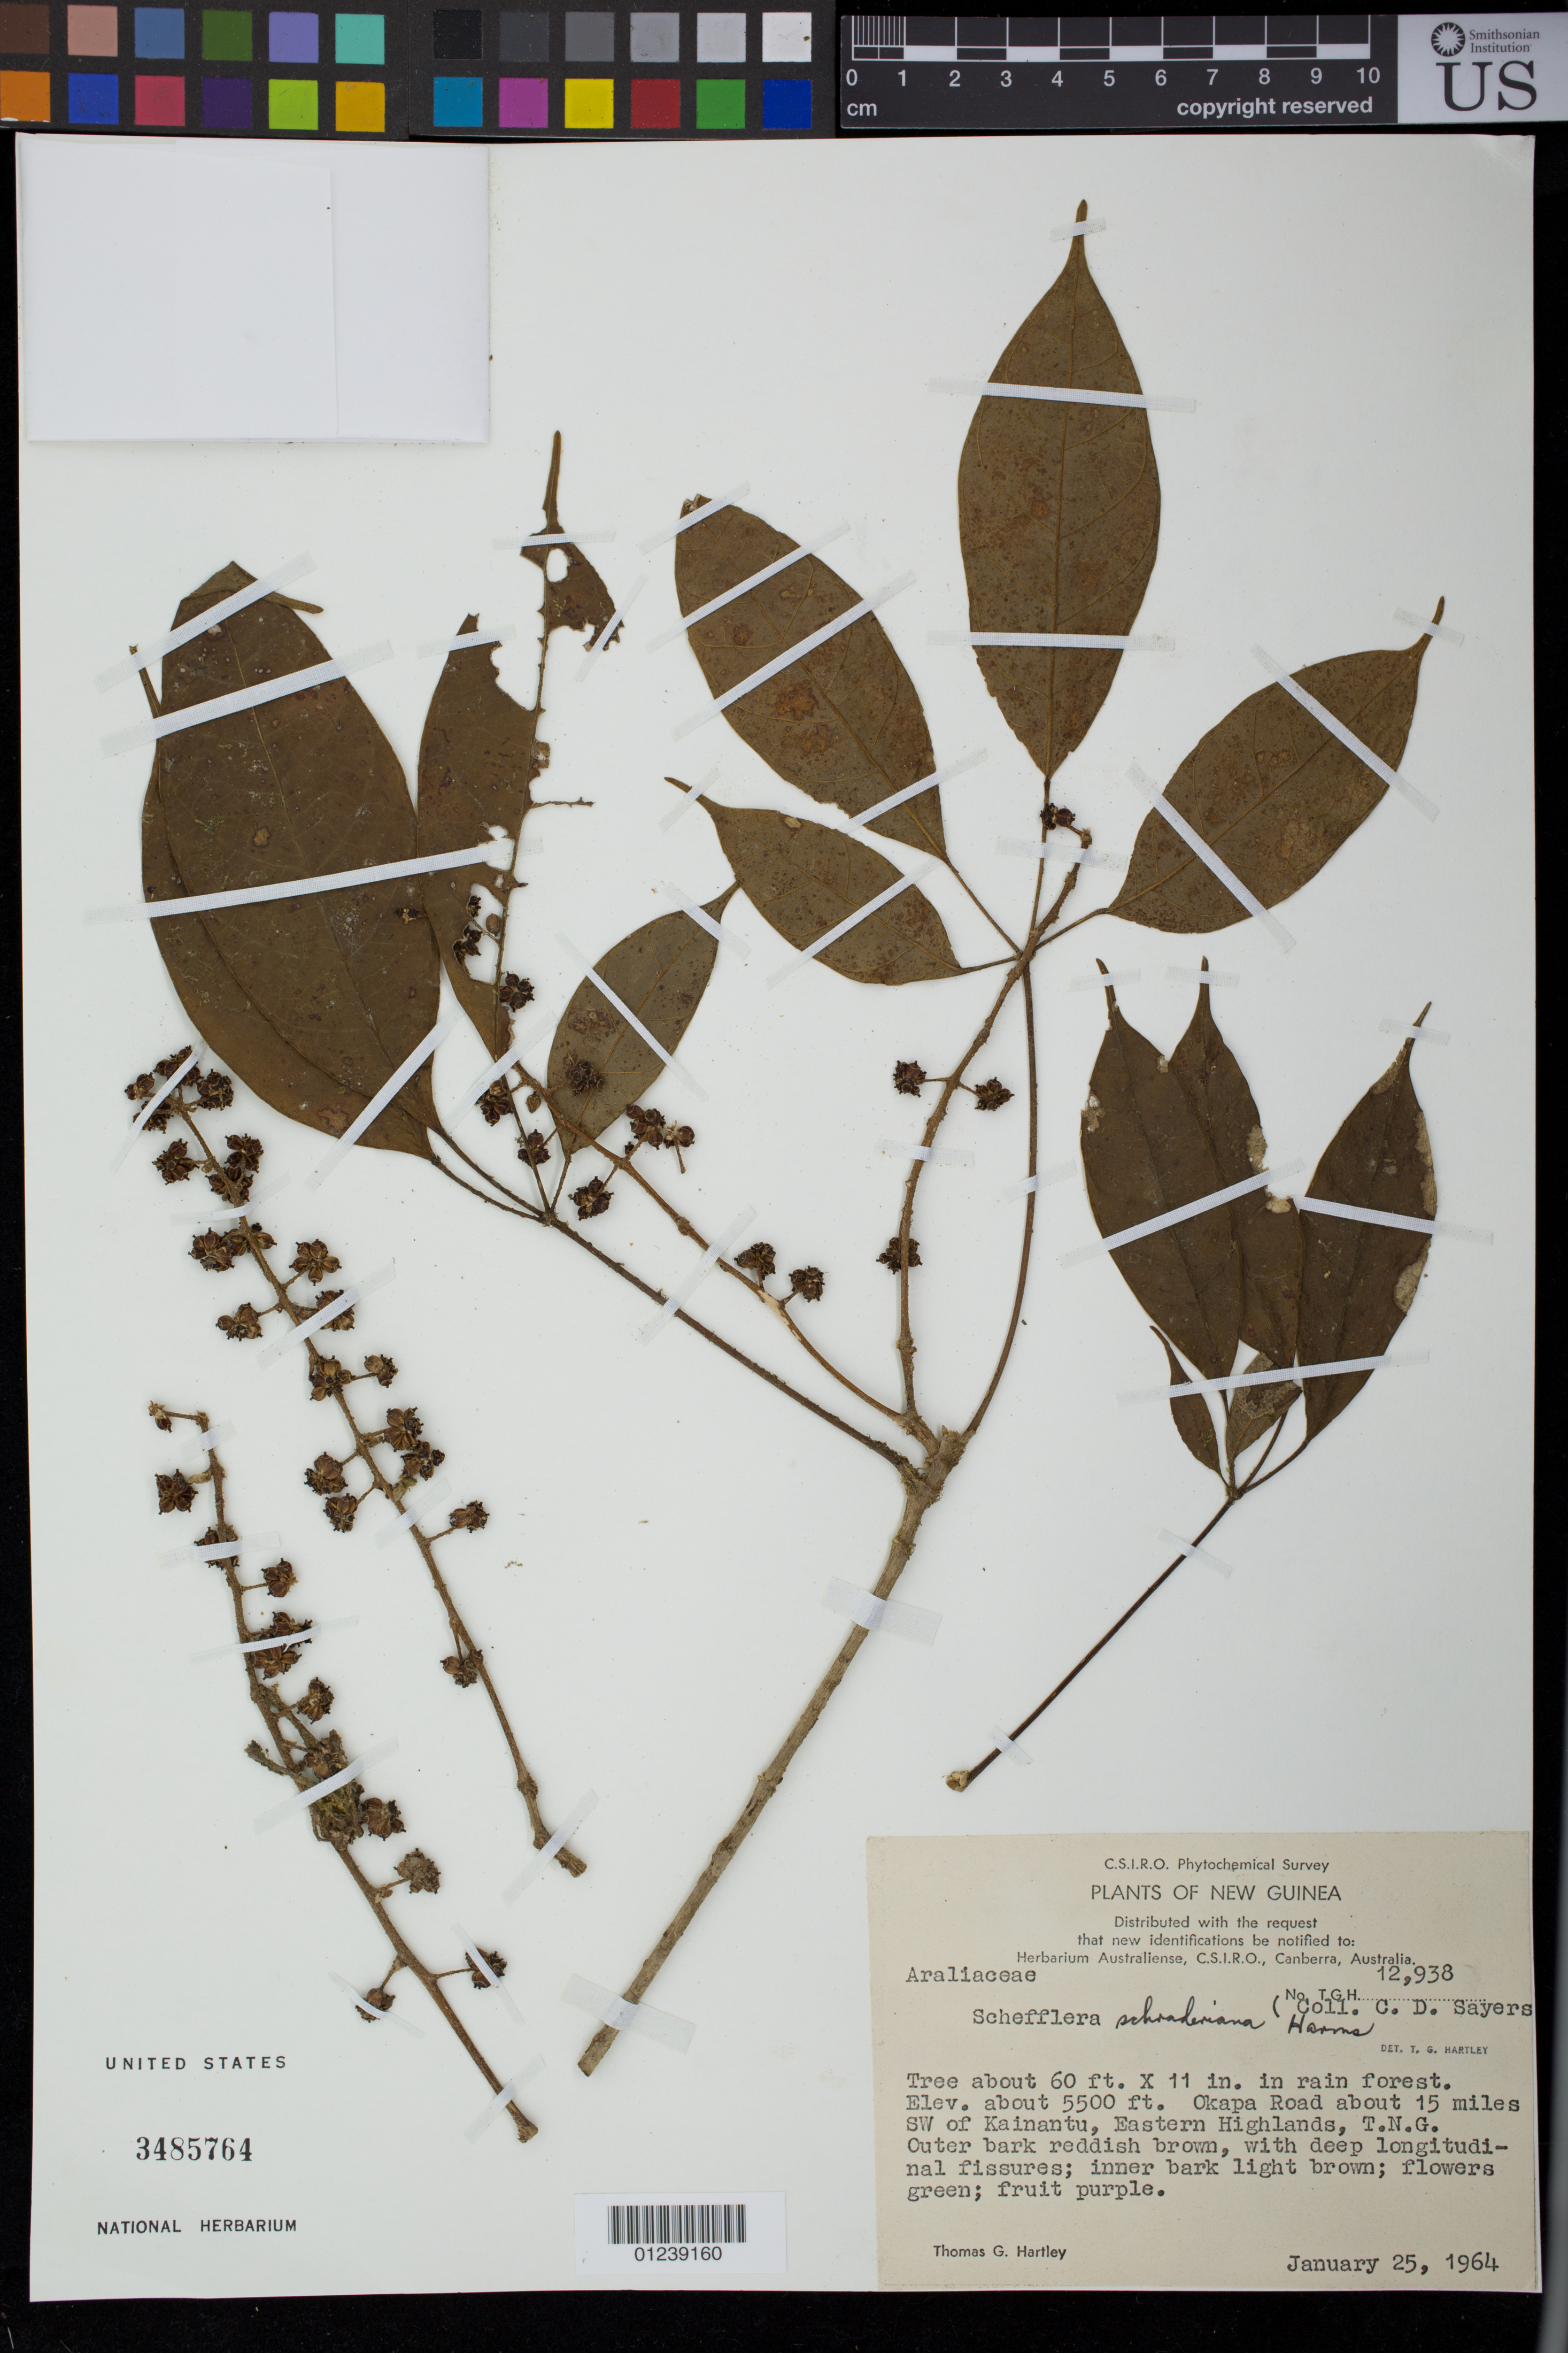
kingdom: Plantae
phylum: Tracheophyta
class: Magnoliopsida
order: Apiales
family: Araliaceae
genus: Heptapleurum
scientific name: Heptapleurum schumannianum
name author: (Harms) G. M. Plunkett & Lowry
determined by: Wagner, W. L., (BOT), Smithsonian Institution - National Museum of Natural History (UNITED STATES)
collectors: T. G. Hartley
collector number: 12938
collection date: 1964-01-25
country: Papua New Guinea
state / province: Eastern Highlands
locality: Okapa Road about 15 miles SW of Kainantu, T.N.G.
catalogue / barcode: US 3485764